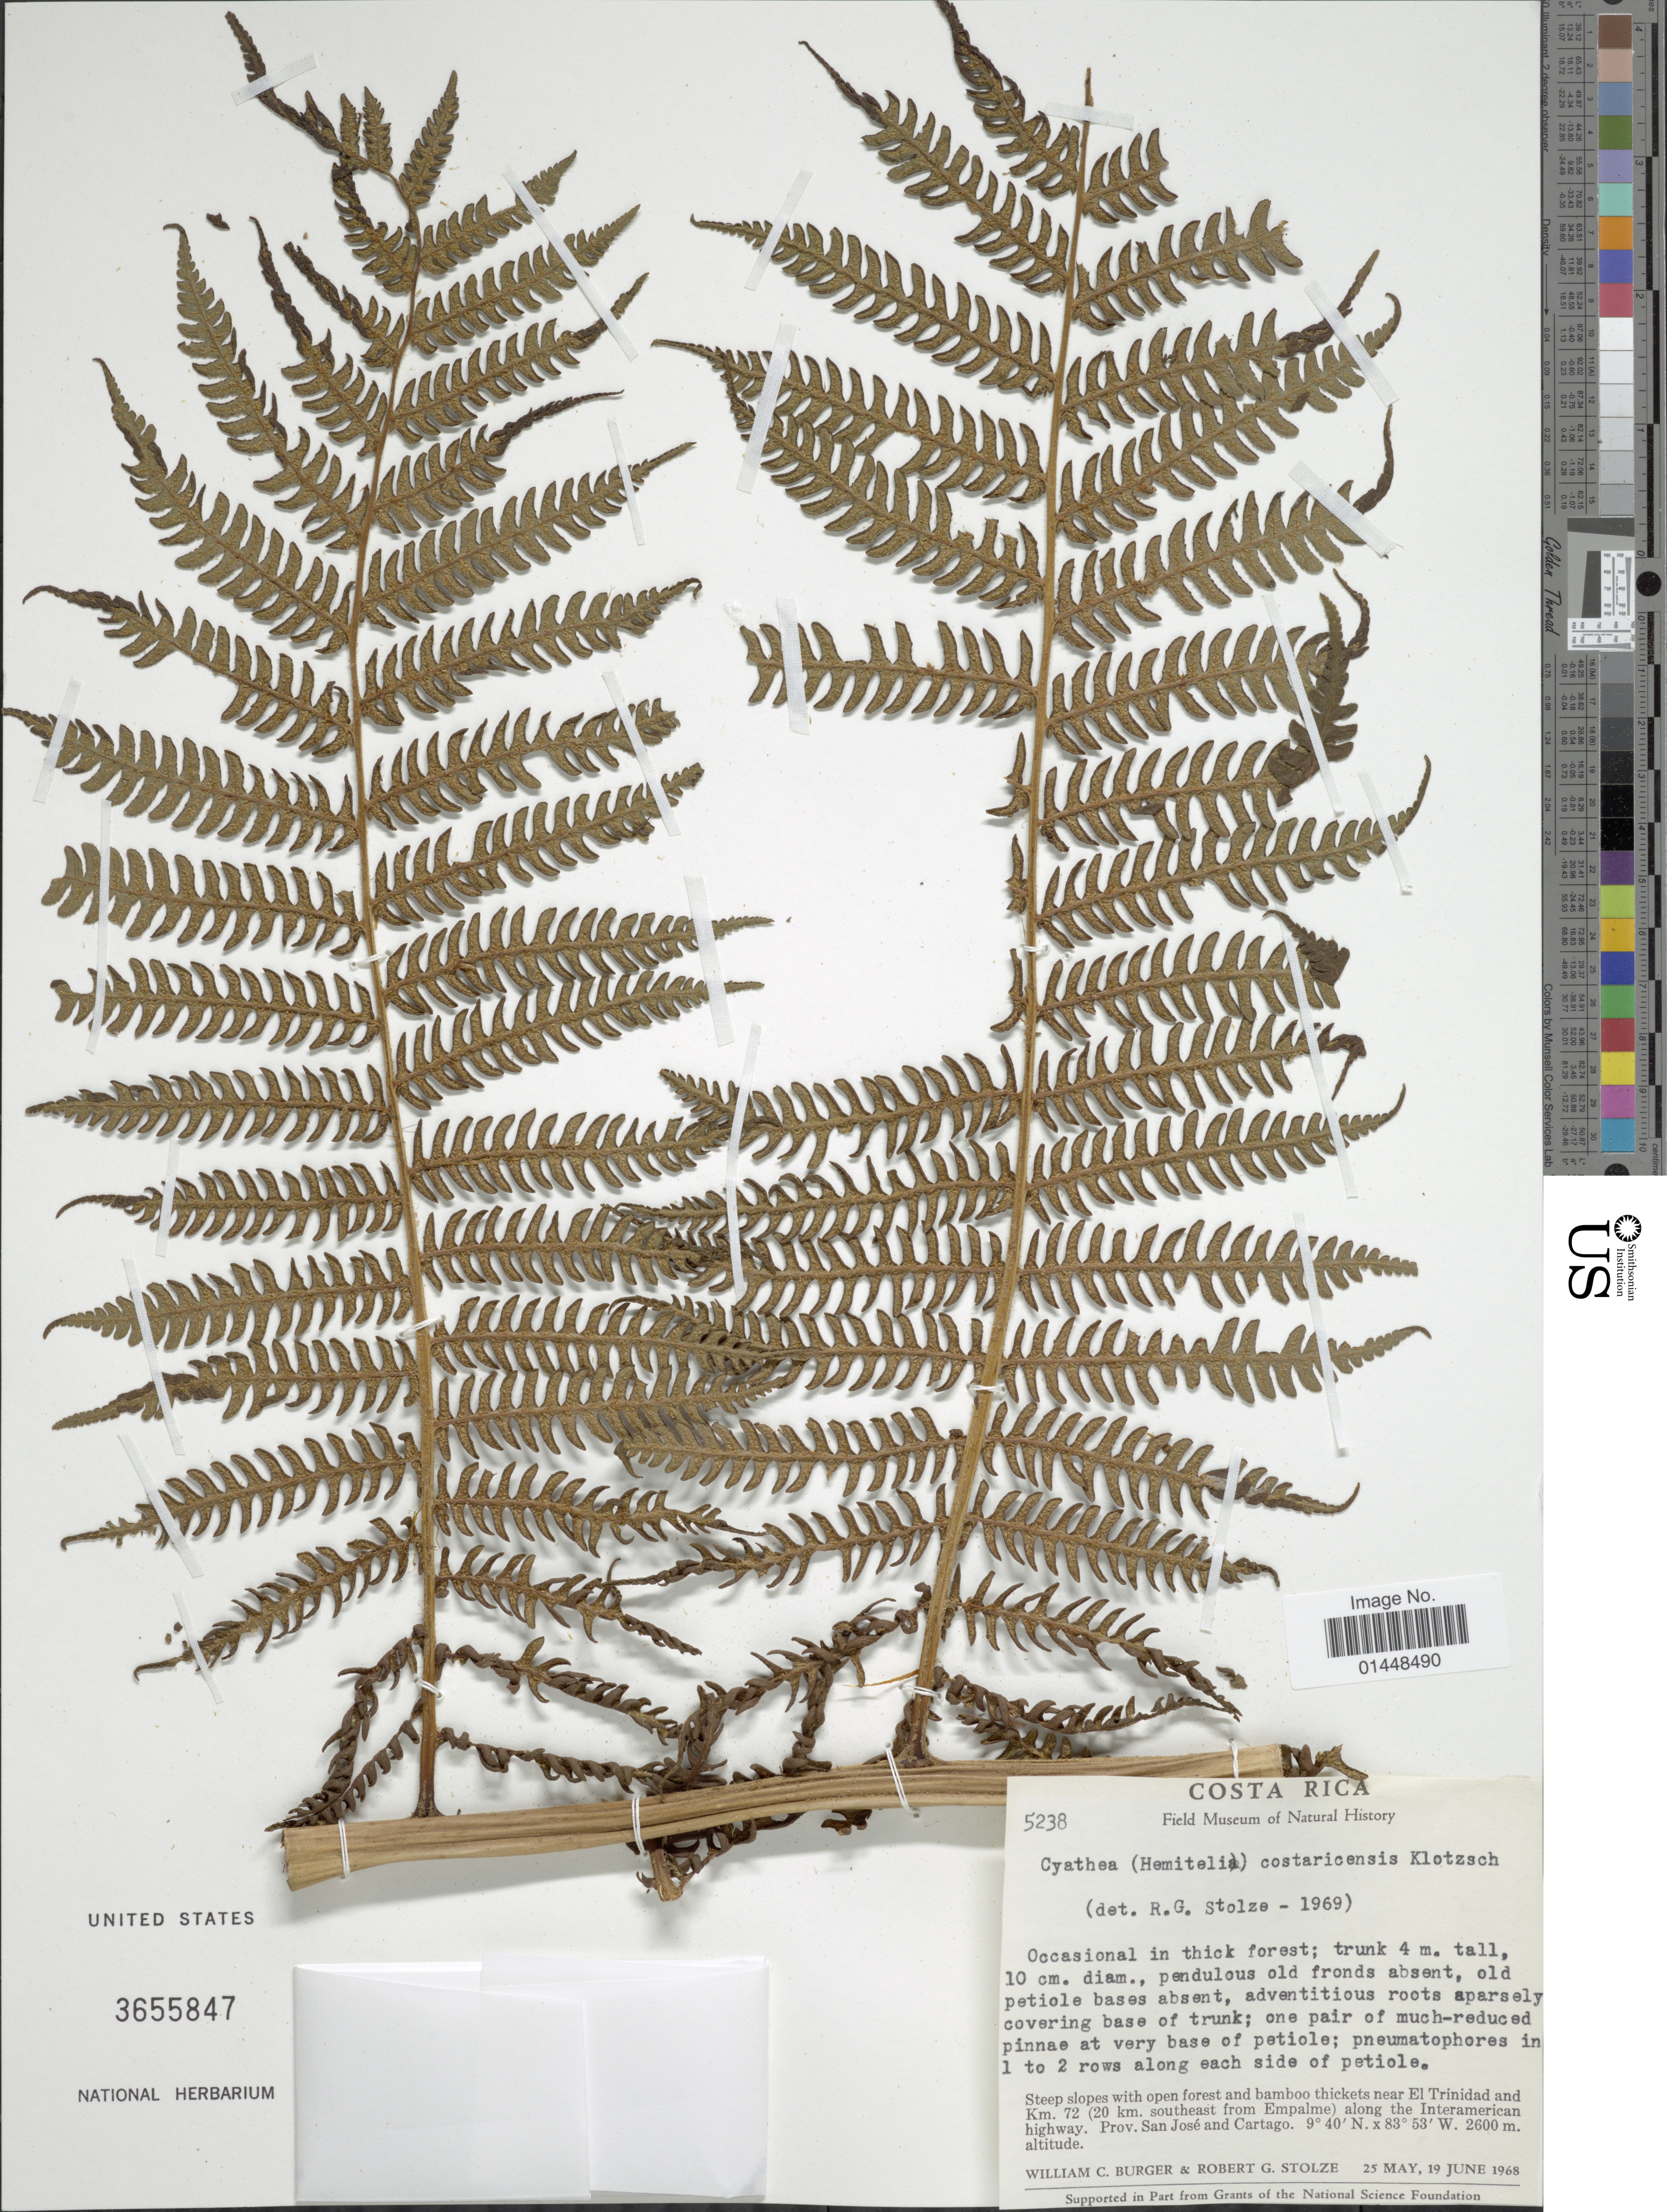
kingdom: Plantae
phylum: Tracheophyta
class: Polypodiopsida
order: Cyatheales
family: Cyatheaceae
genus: Cyathea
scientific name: Cyathea costaricensis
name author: (Kuhn) Domin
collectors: W. Burger & R. G. Stolze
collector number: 5238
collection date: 1968-05-25/1968-06-19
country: Costa Rica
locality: Near El Trinidad and Km 72 (20 km southeast from Empalme) along the Interamerican highway. Prov. San Jose and Cartago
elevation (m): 2600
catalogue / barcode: US 3655847